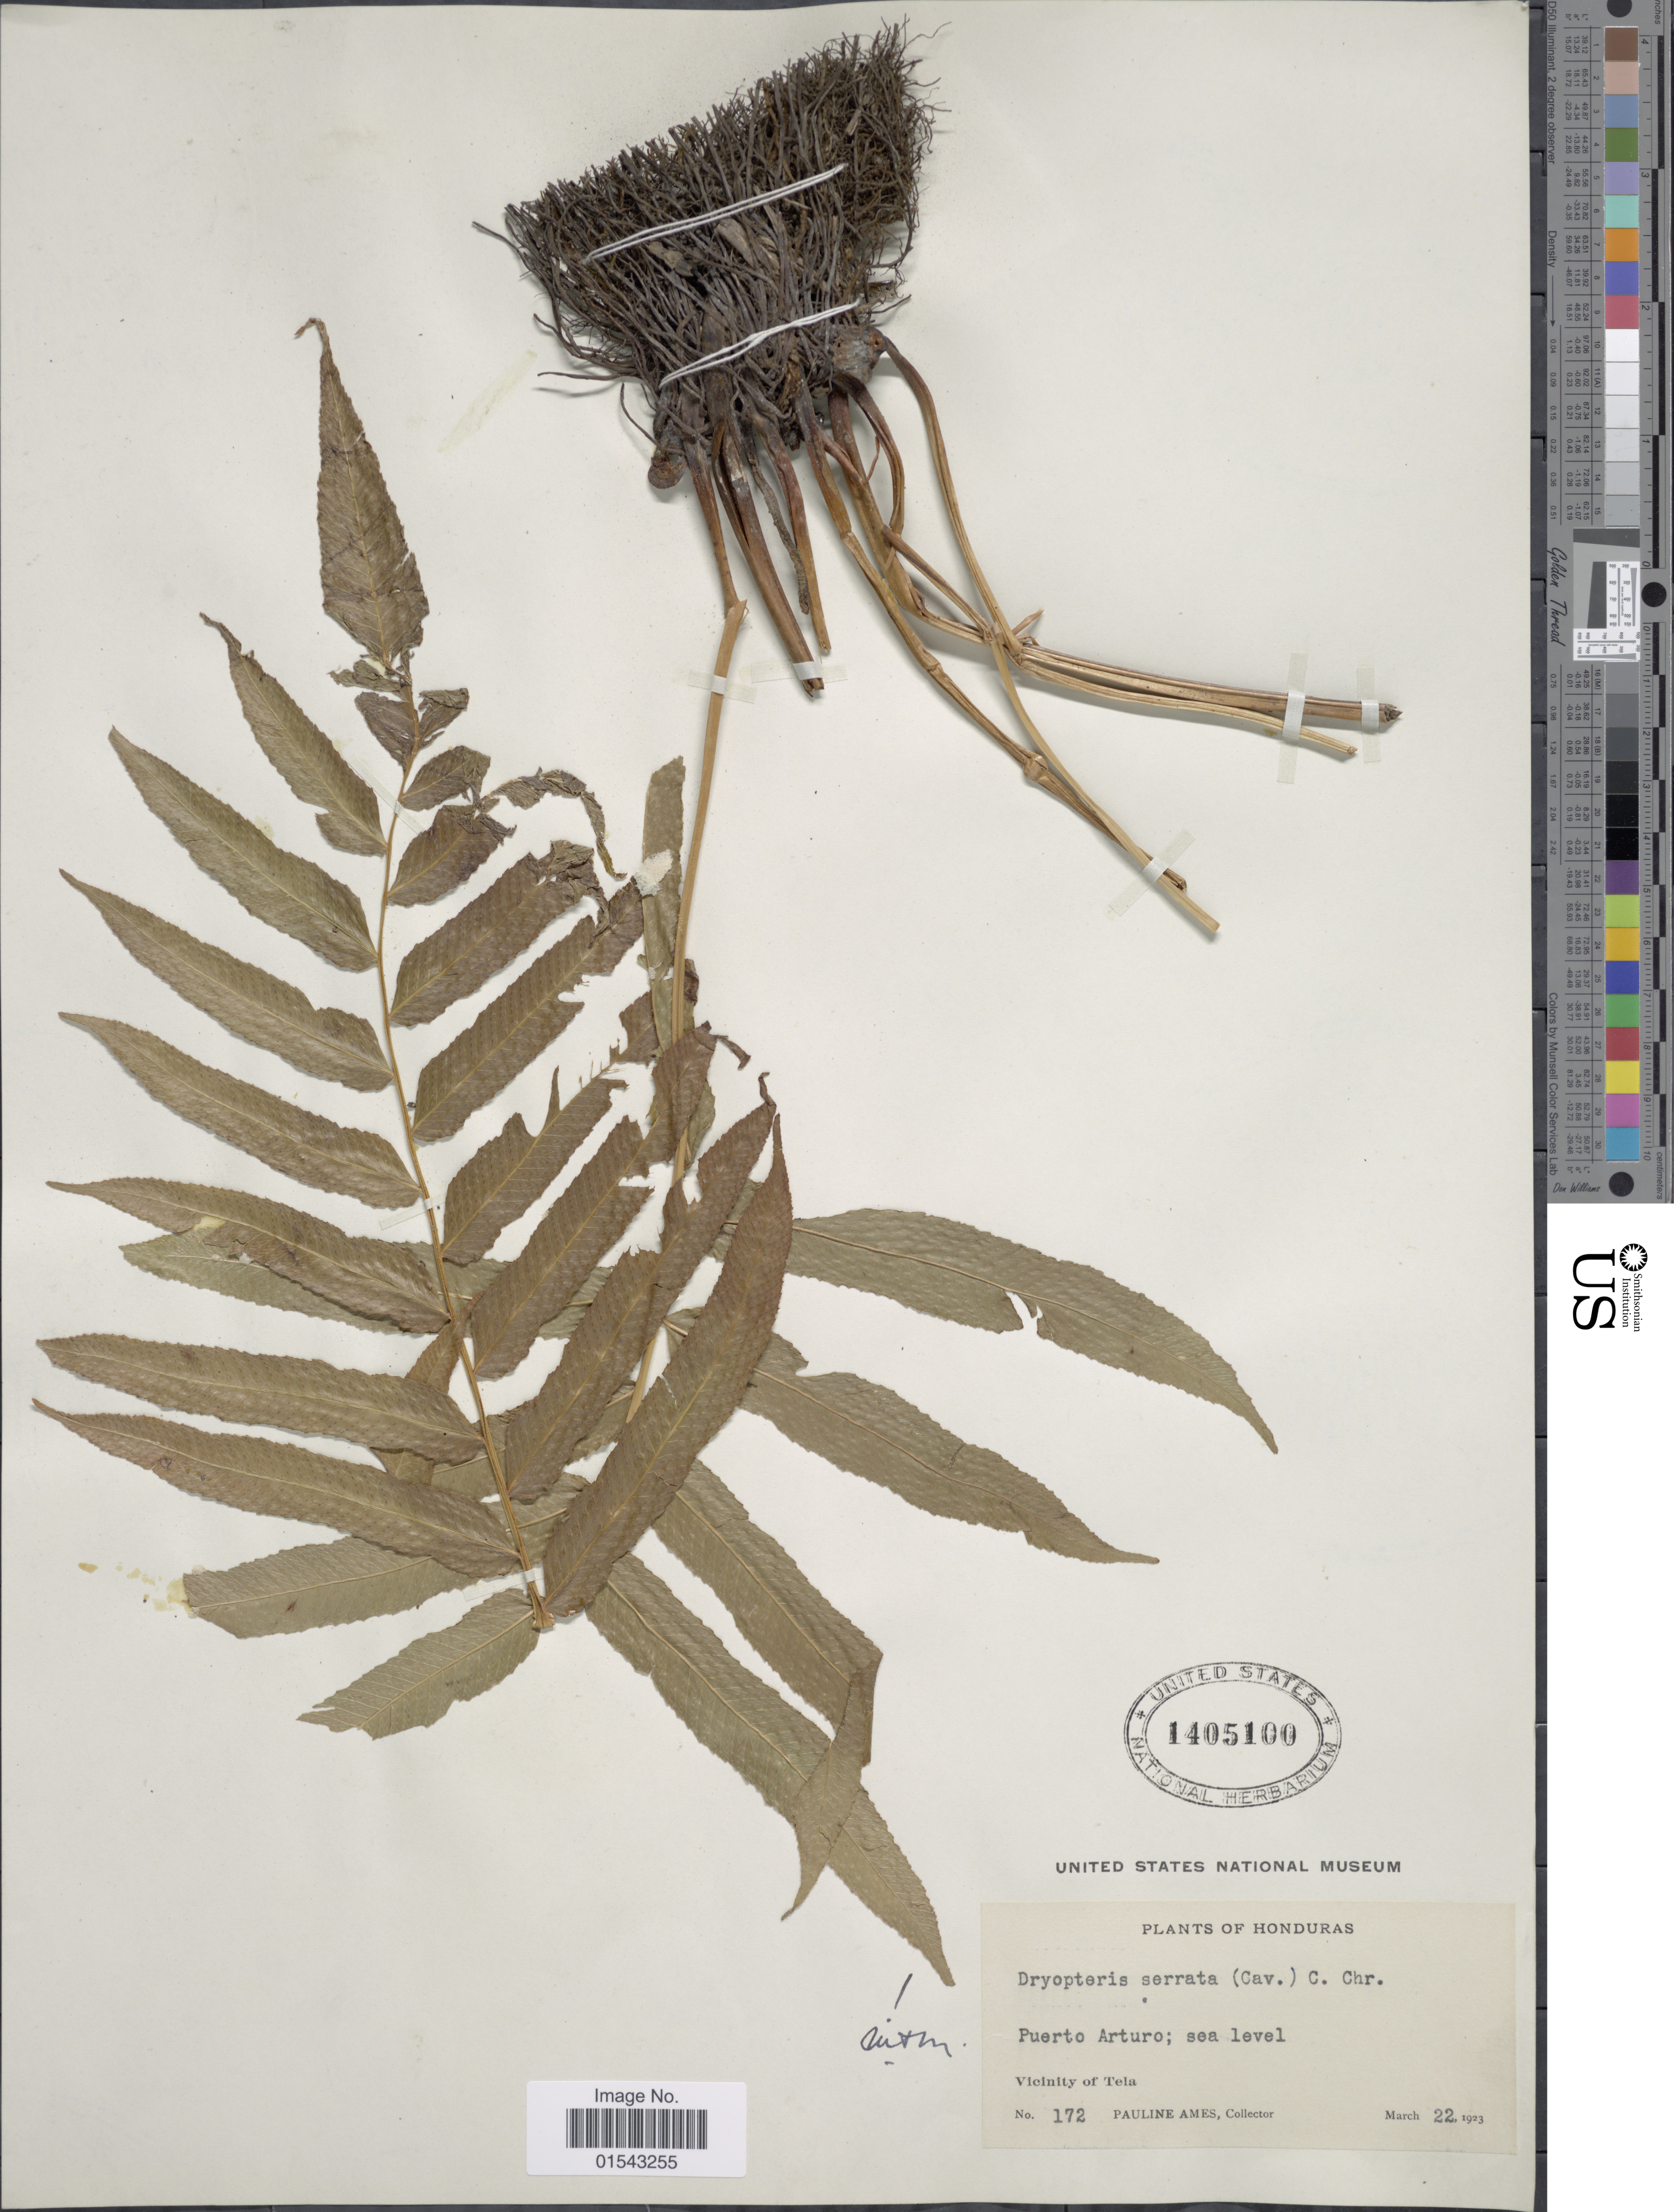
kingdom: Plantae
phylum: Tracheophyta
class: Polypodiopsida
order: Polypodiales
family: Thelypteridaceae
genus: Meniscium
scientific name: Meniscium serratum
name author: Cav.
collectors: P. Ames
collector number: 172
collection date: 1923-03-22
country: Honduras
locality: Puerto Arturo; sea level, vicinity of Tela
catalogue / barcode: US 1405100